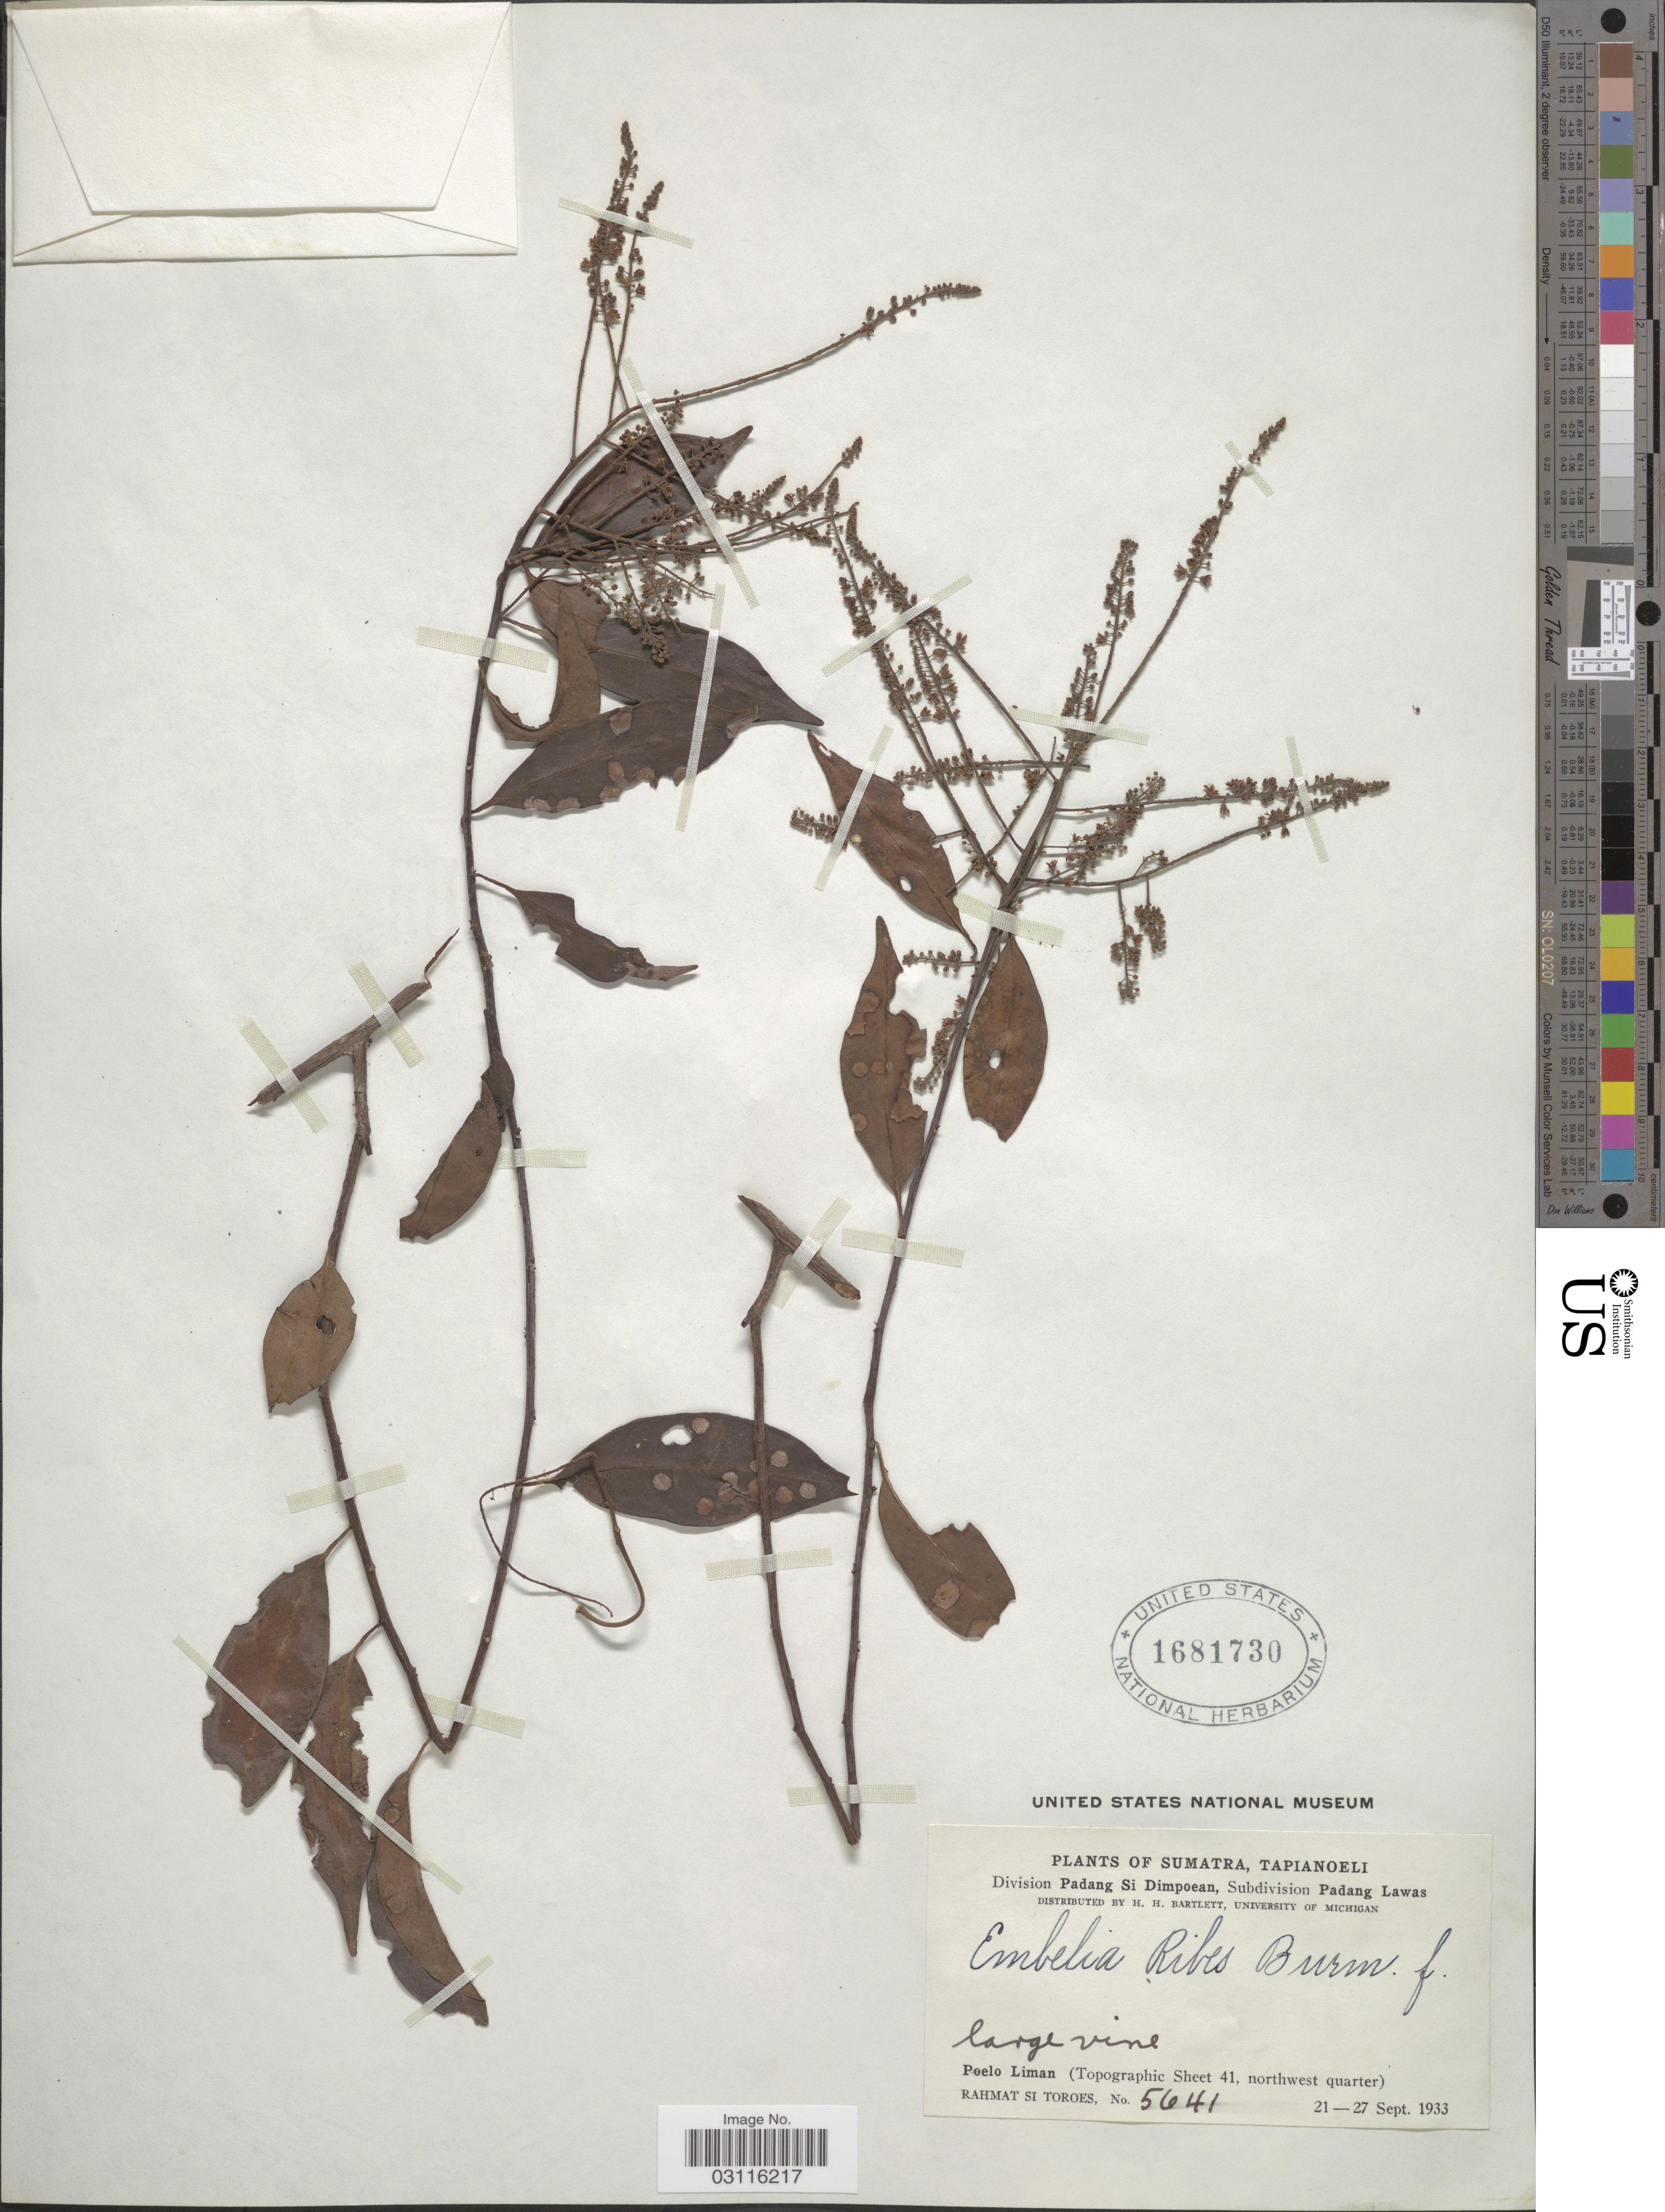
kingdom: Plantae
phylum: Tracheophyta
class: Magnoliopsida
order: Ericales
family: Primulaceae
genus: Embelia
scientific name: Embelia ribes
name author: Burm. f.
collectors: Rahmat Si Boeea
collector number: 5641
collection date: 1933-09-21/1933-09-27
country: Indonesia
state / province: Sumatra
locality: Tapianoeli. Division Padang Si Dimpoean, Subdivision Padang Lawas. Poelo Liman (Topographic Sheet 41, northwest quarter).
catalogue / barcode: US 1681730